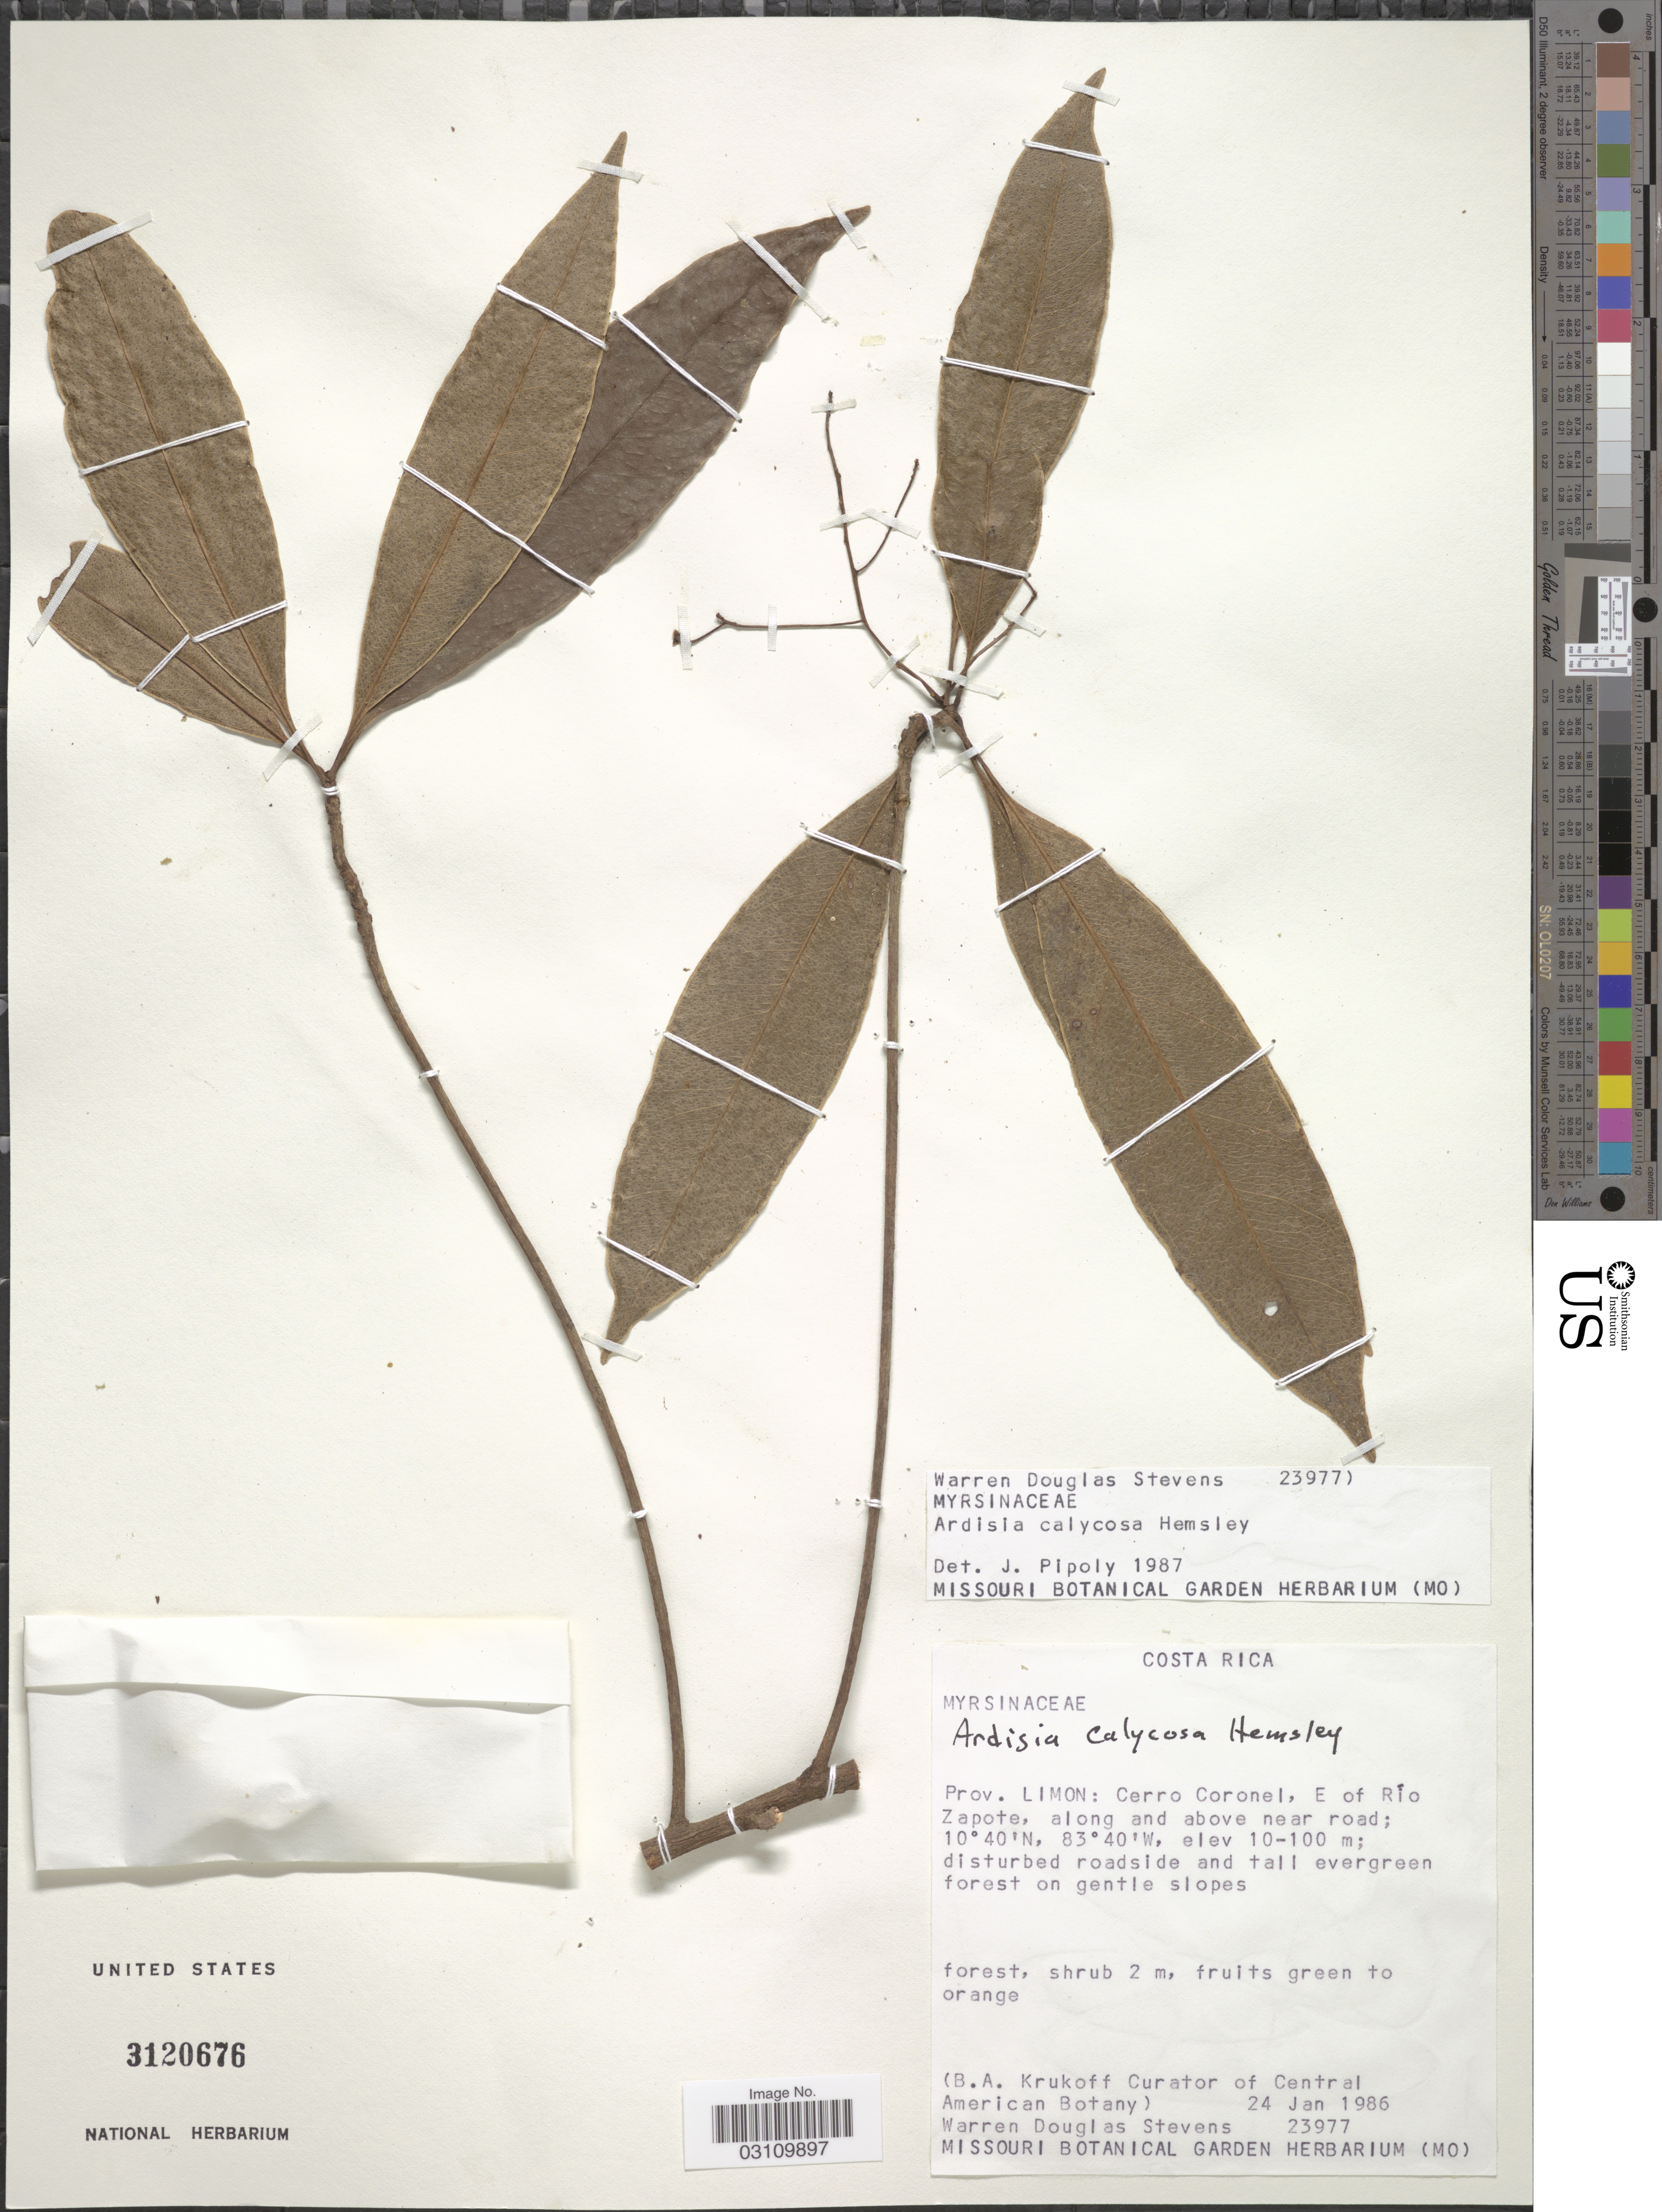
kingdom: Plantae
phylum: Tracheophyta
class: Magnoliopsida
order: Ericales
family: Primulaceae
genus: Ardisia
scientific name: Ardisia calycosa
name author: Hemsl.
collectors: W. D. Stevens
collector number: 23977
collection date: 1986-01-24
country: Costa Rica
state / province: Limón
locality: Cerro Coronel, E of Río Zapote, along and above near road.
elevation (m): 10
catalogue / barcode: US 3120676